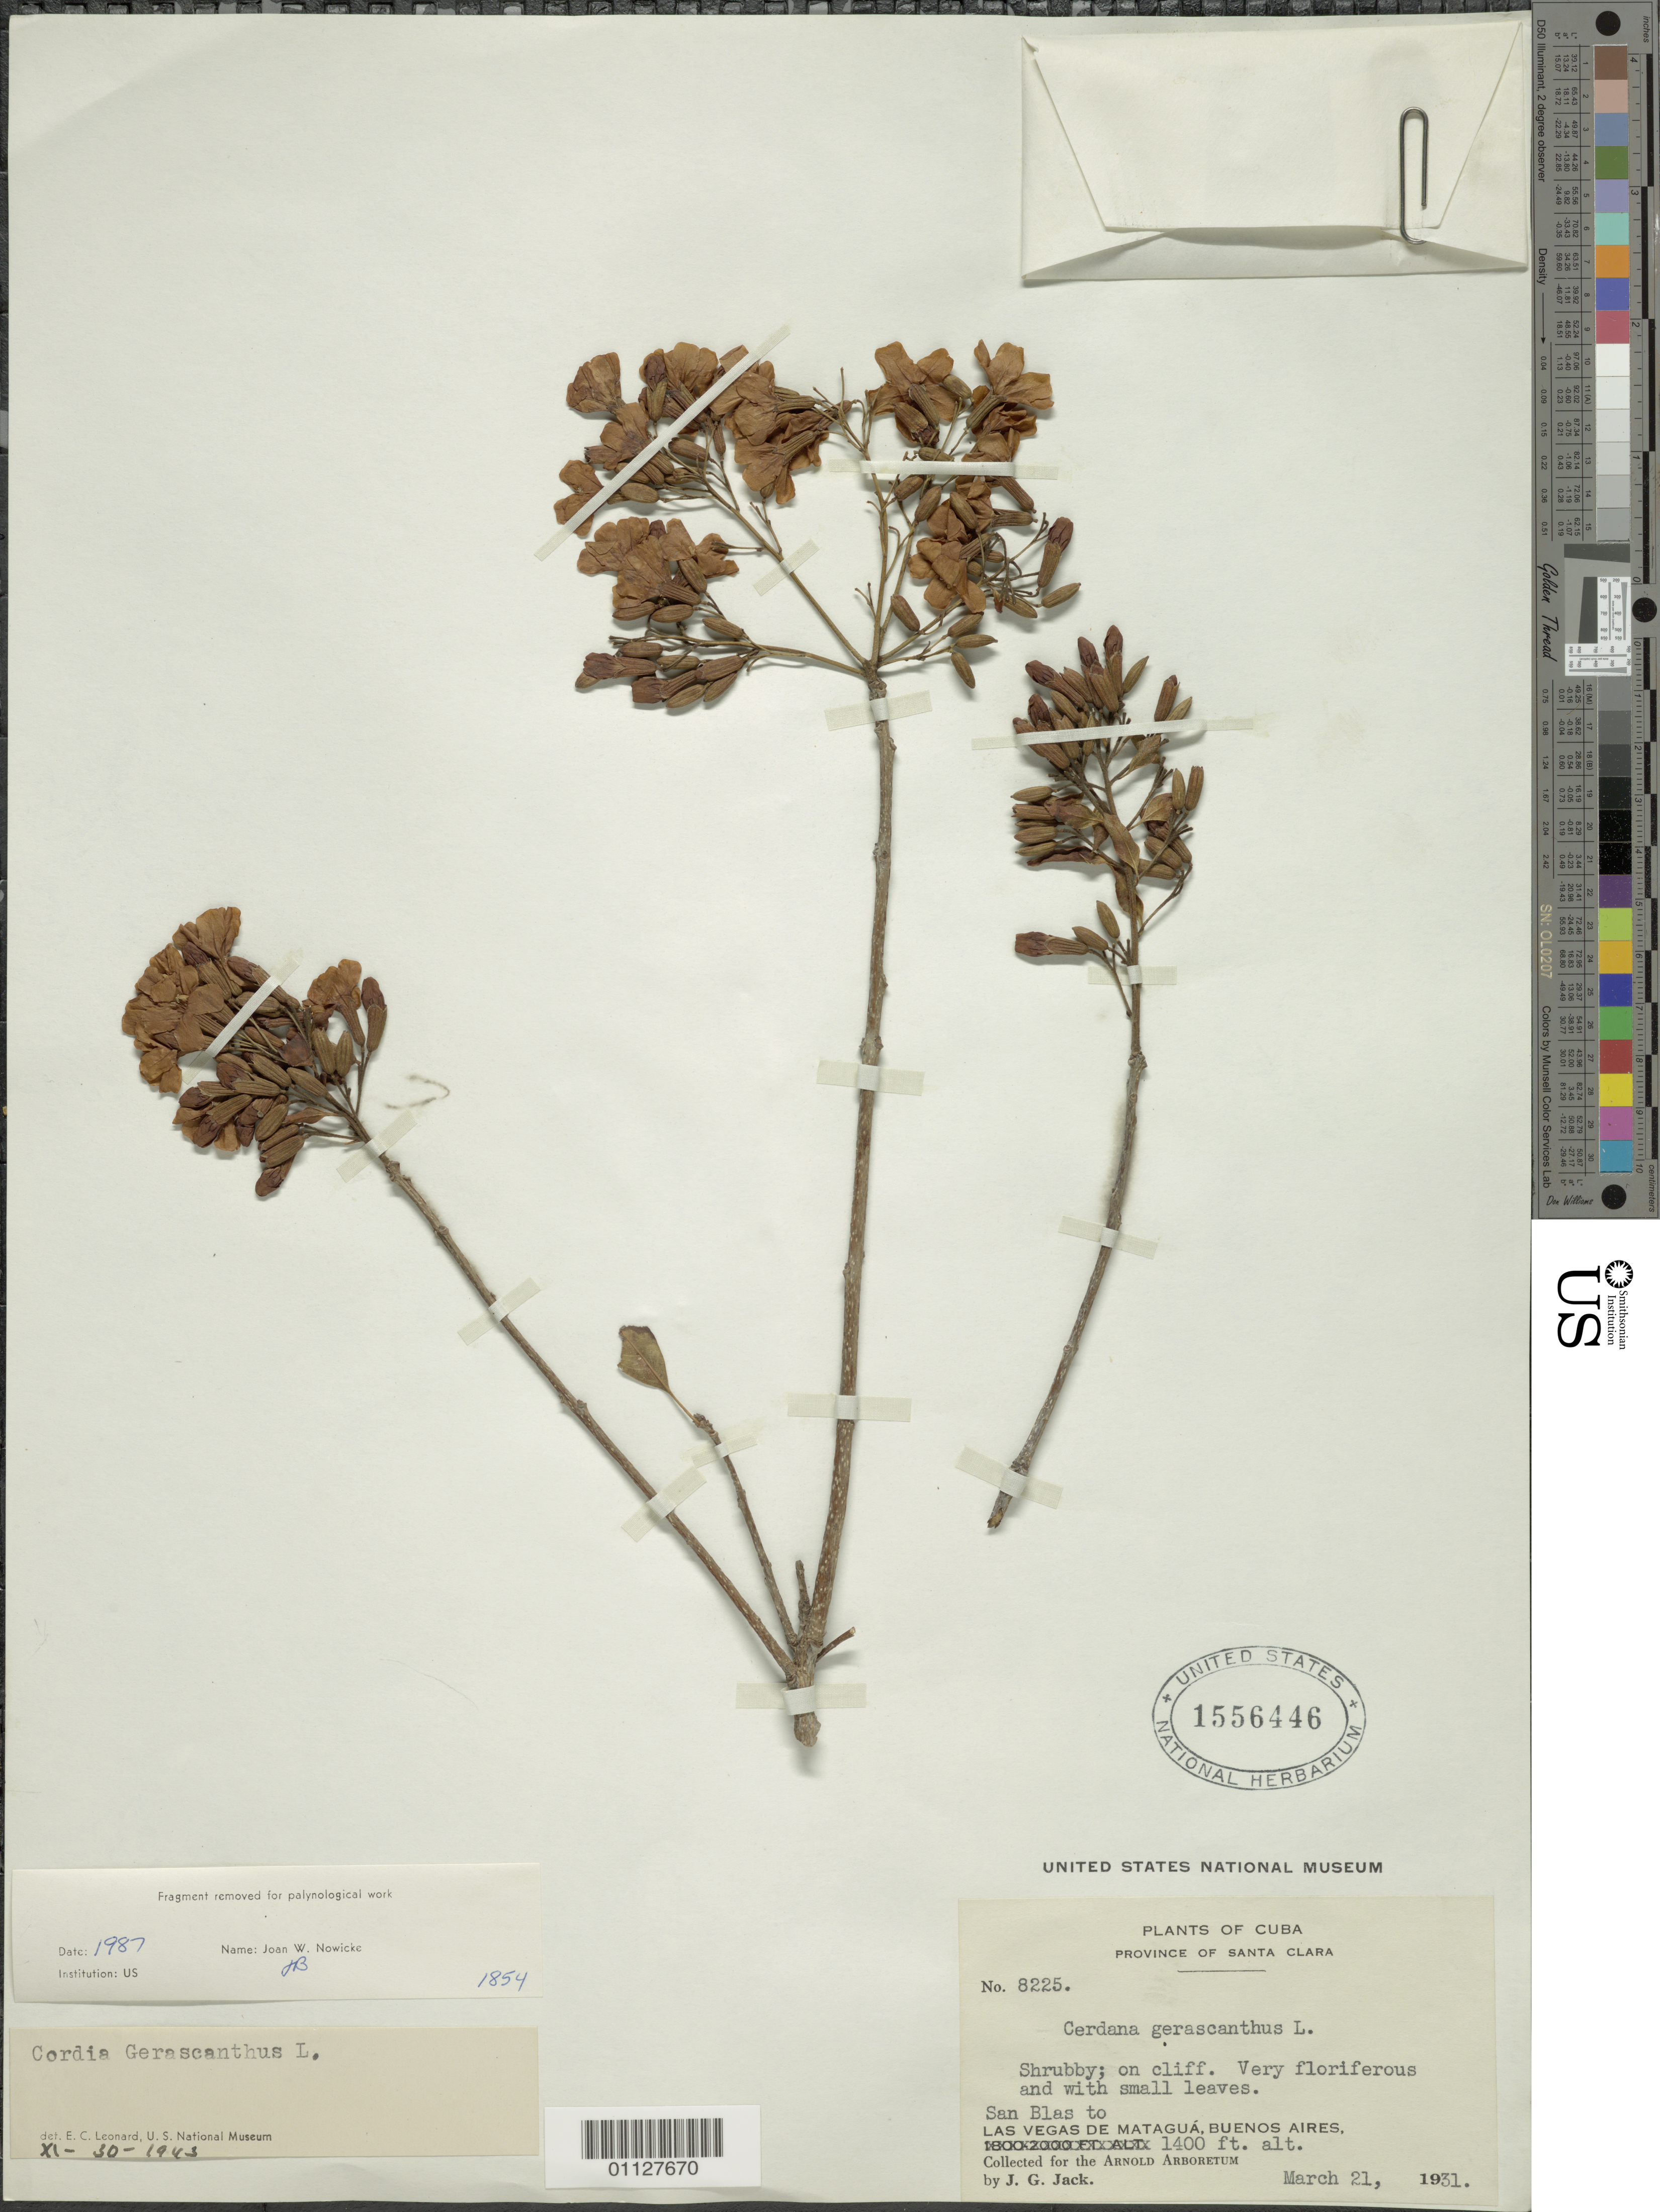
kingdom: Plantae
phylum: Tracheophyta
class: Magnoliopsida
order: Boraginales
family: Cordiaceae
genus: Cordia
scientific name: Cordia gerascanthus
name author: L.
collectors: J. G. Jack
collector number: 8225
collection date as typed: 21 Mar 1931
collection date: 1931-03-21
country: Cuba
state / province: Cienfuegos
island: Cuba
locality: San Blas to Las Vegas de Matagua Buenos Aires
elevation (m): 427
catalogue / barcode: US 1556446